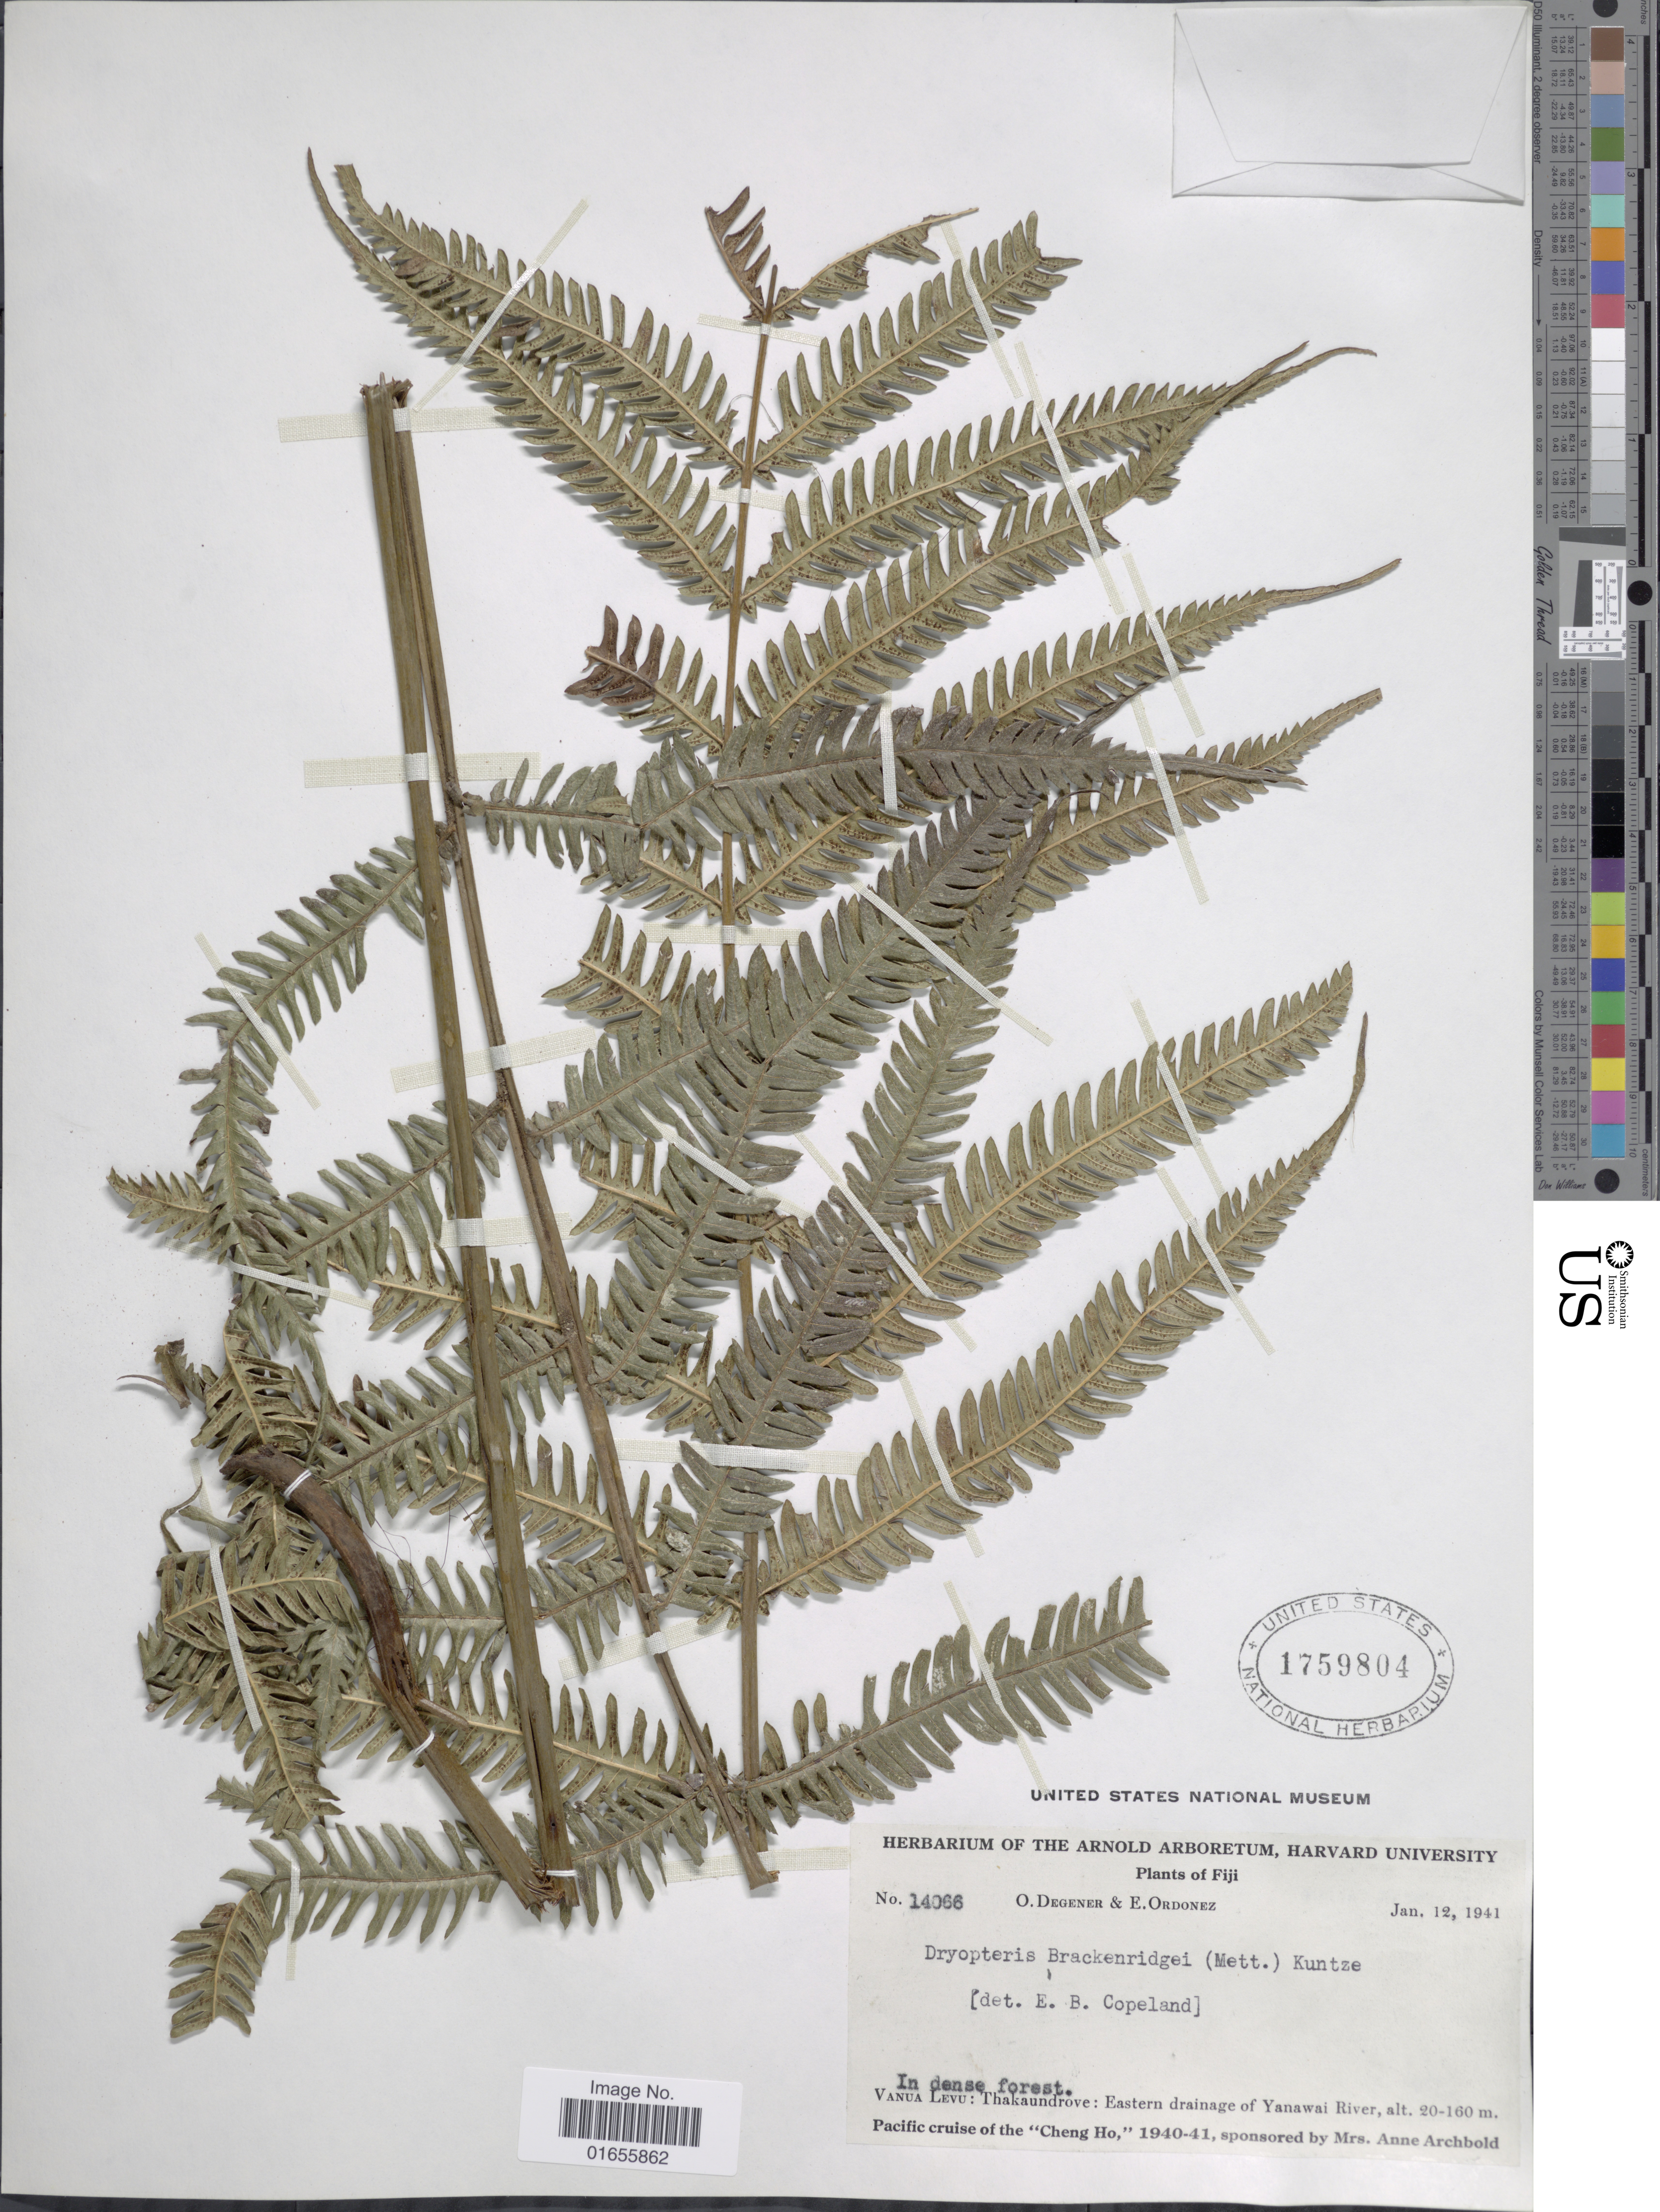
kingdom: Plantae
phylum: Tracheophyta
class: Polypodiopsida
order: Polypodiales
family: Thelypteridaceae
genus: Plesioneuron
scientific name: Plesioneuron attenuatum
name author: (Brack.) Holttum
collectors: O. Degener & E. Ordonez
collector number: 14066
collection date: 1941-01-12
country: Fiji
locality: Vanua Levu: Thakaundrove: Eastern drainage of Yanawai River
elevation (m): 20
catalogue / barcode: US 1759804